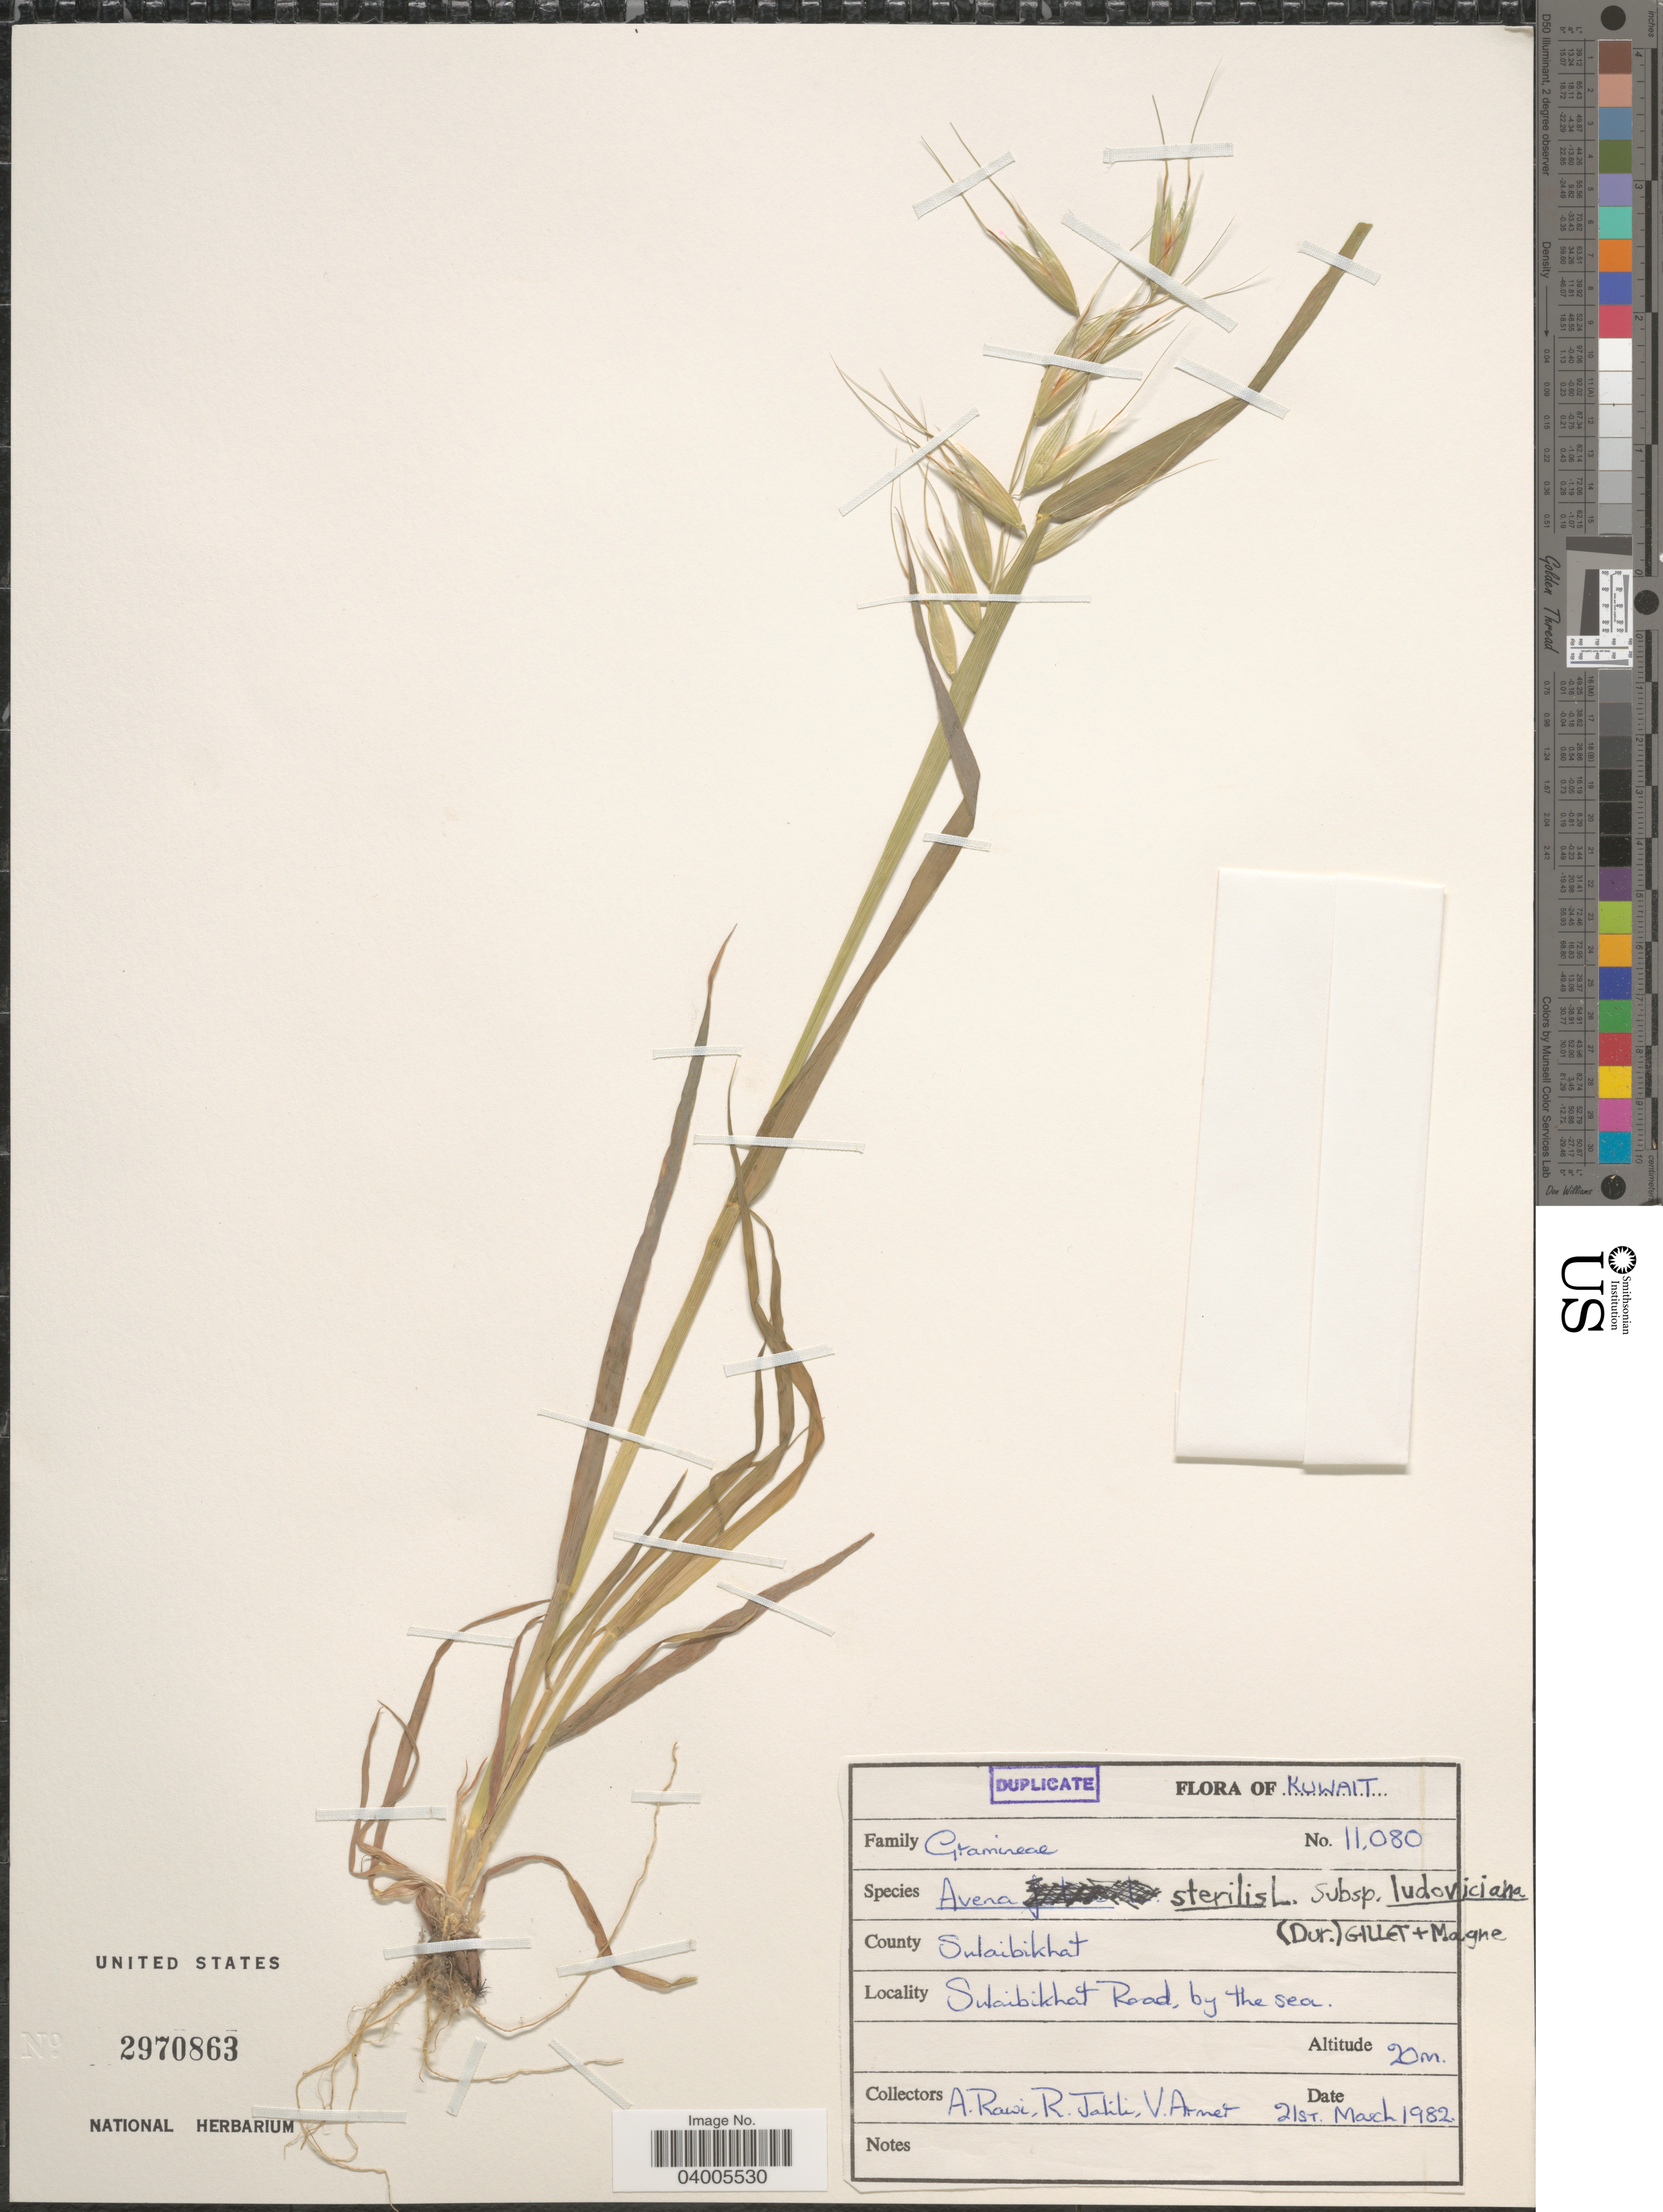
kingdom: Plantae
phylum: Tracheophyta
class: Liliopsida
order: Poales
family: Poaceae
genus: Avena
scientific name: Avena sterilis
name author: L.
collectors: A. Rawi, R. Jalili & V. Armet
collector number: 11080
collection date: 1982-03-21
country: Kuwait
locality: County Sulaibikhat. Sulaibikhat Road, by the sea.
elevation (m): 20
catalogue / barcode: US 2970863